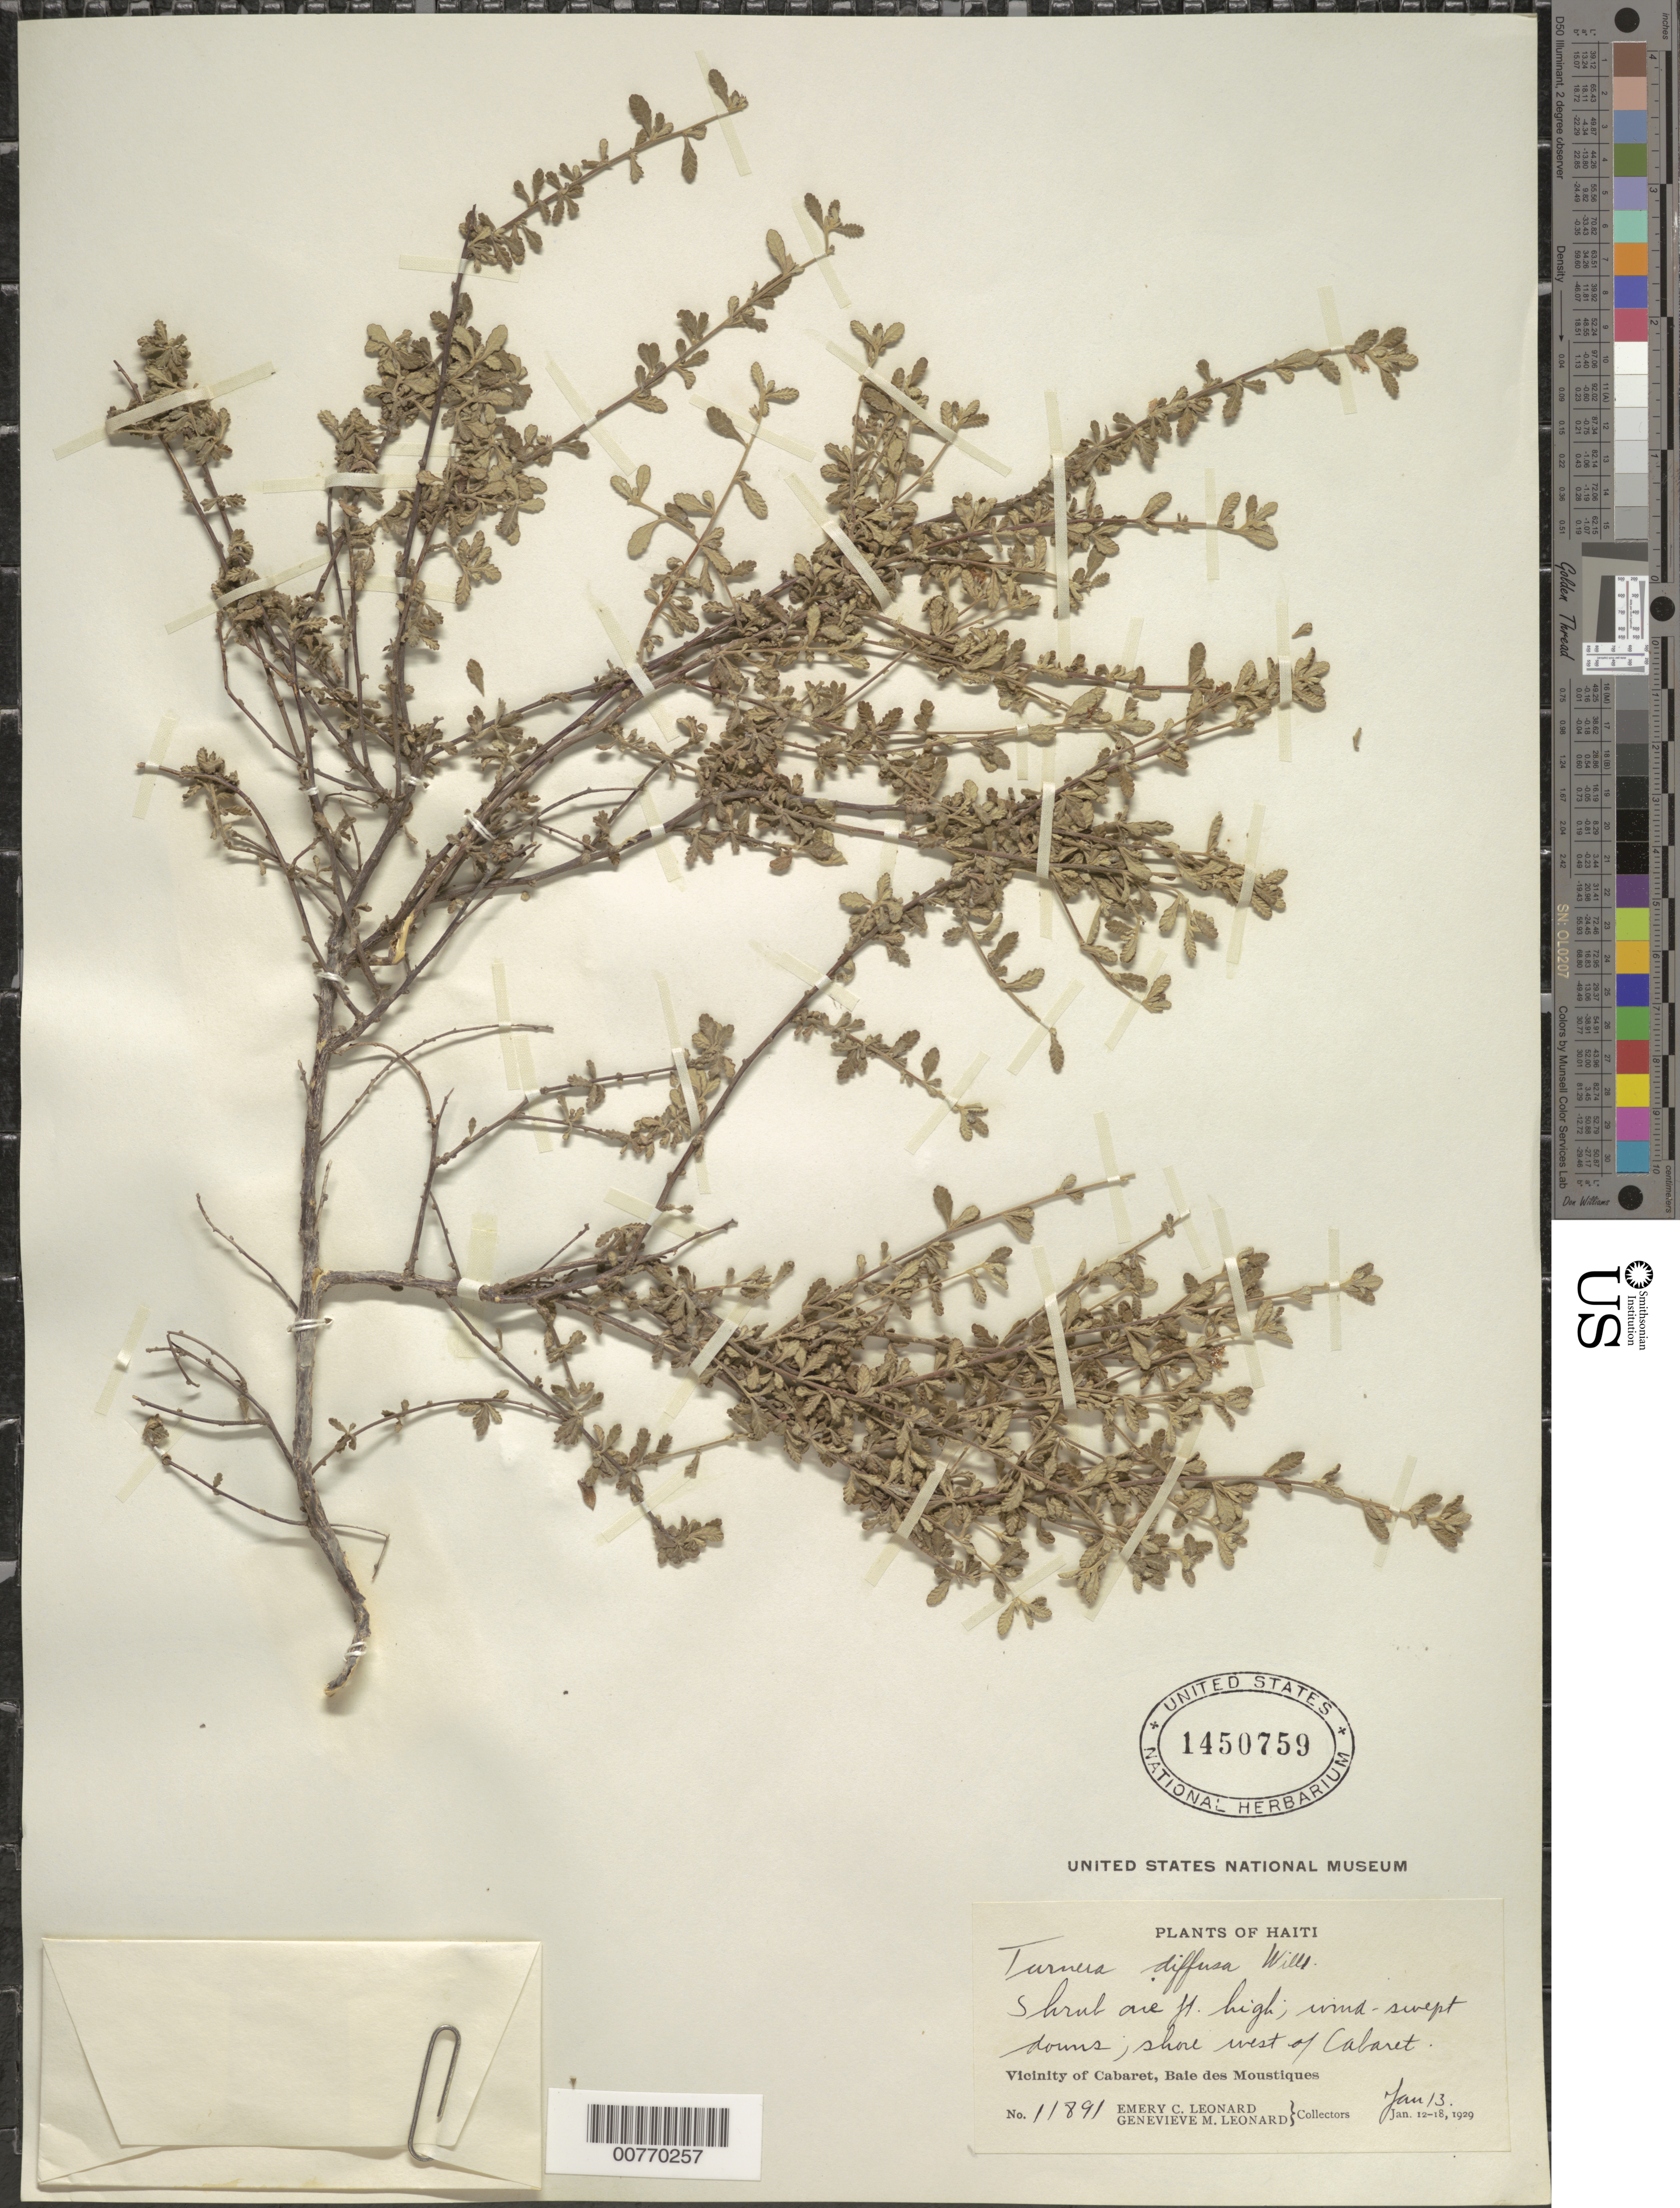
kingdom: Plantae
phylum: Tracheophyta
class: Magnoliopsida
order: Malpighiales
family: Turneraceae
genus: Turnera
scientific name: Turnera diffusa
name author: Willd. ex Schult.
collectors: E. C. Leonard & G. M. Leonard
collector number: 11891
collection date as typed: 13 Jan 1929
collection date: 1929-01-13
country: Haiti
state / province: Nord-Óuest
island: Hispaniola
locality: Vicinity of Cabaret, Baie des Moustiques, shore west of Cabaret.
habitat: Wind-swept dorms.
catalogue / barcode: US 1450759